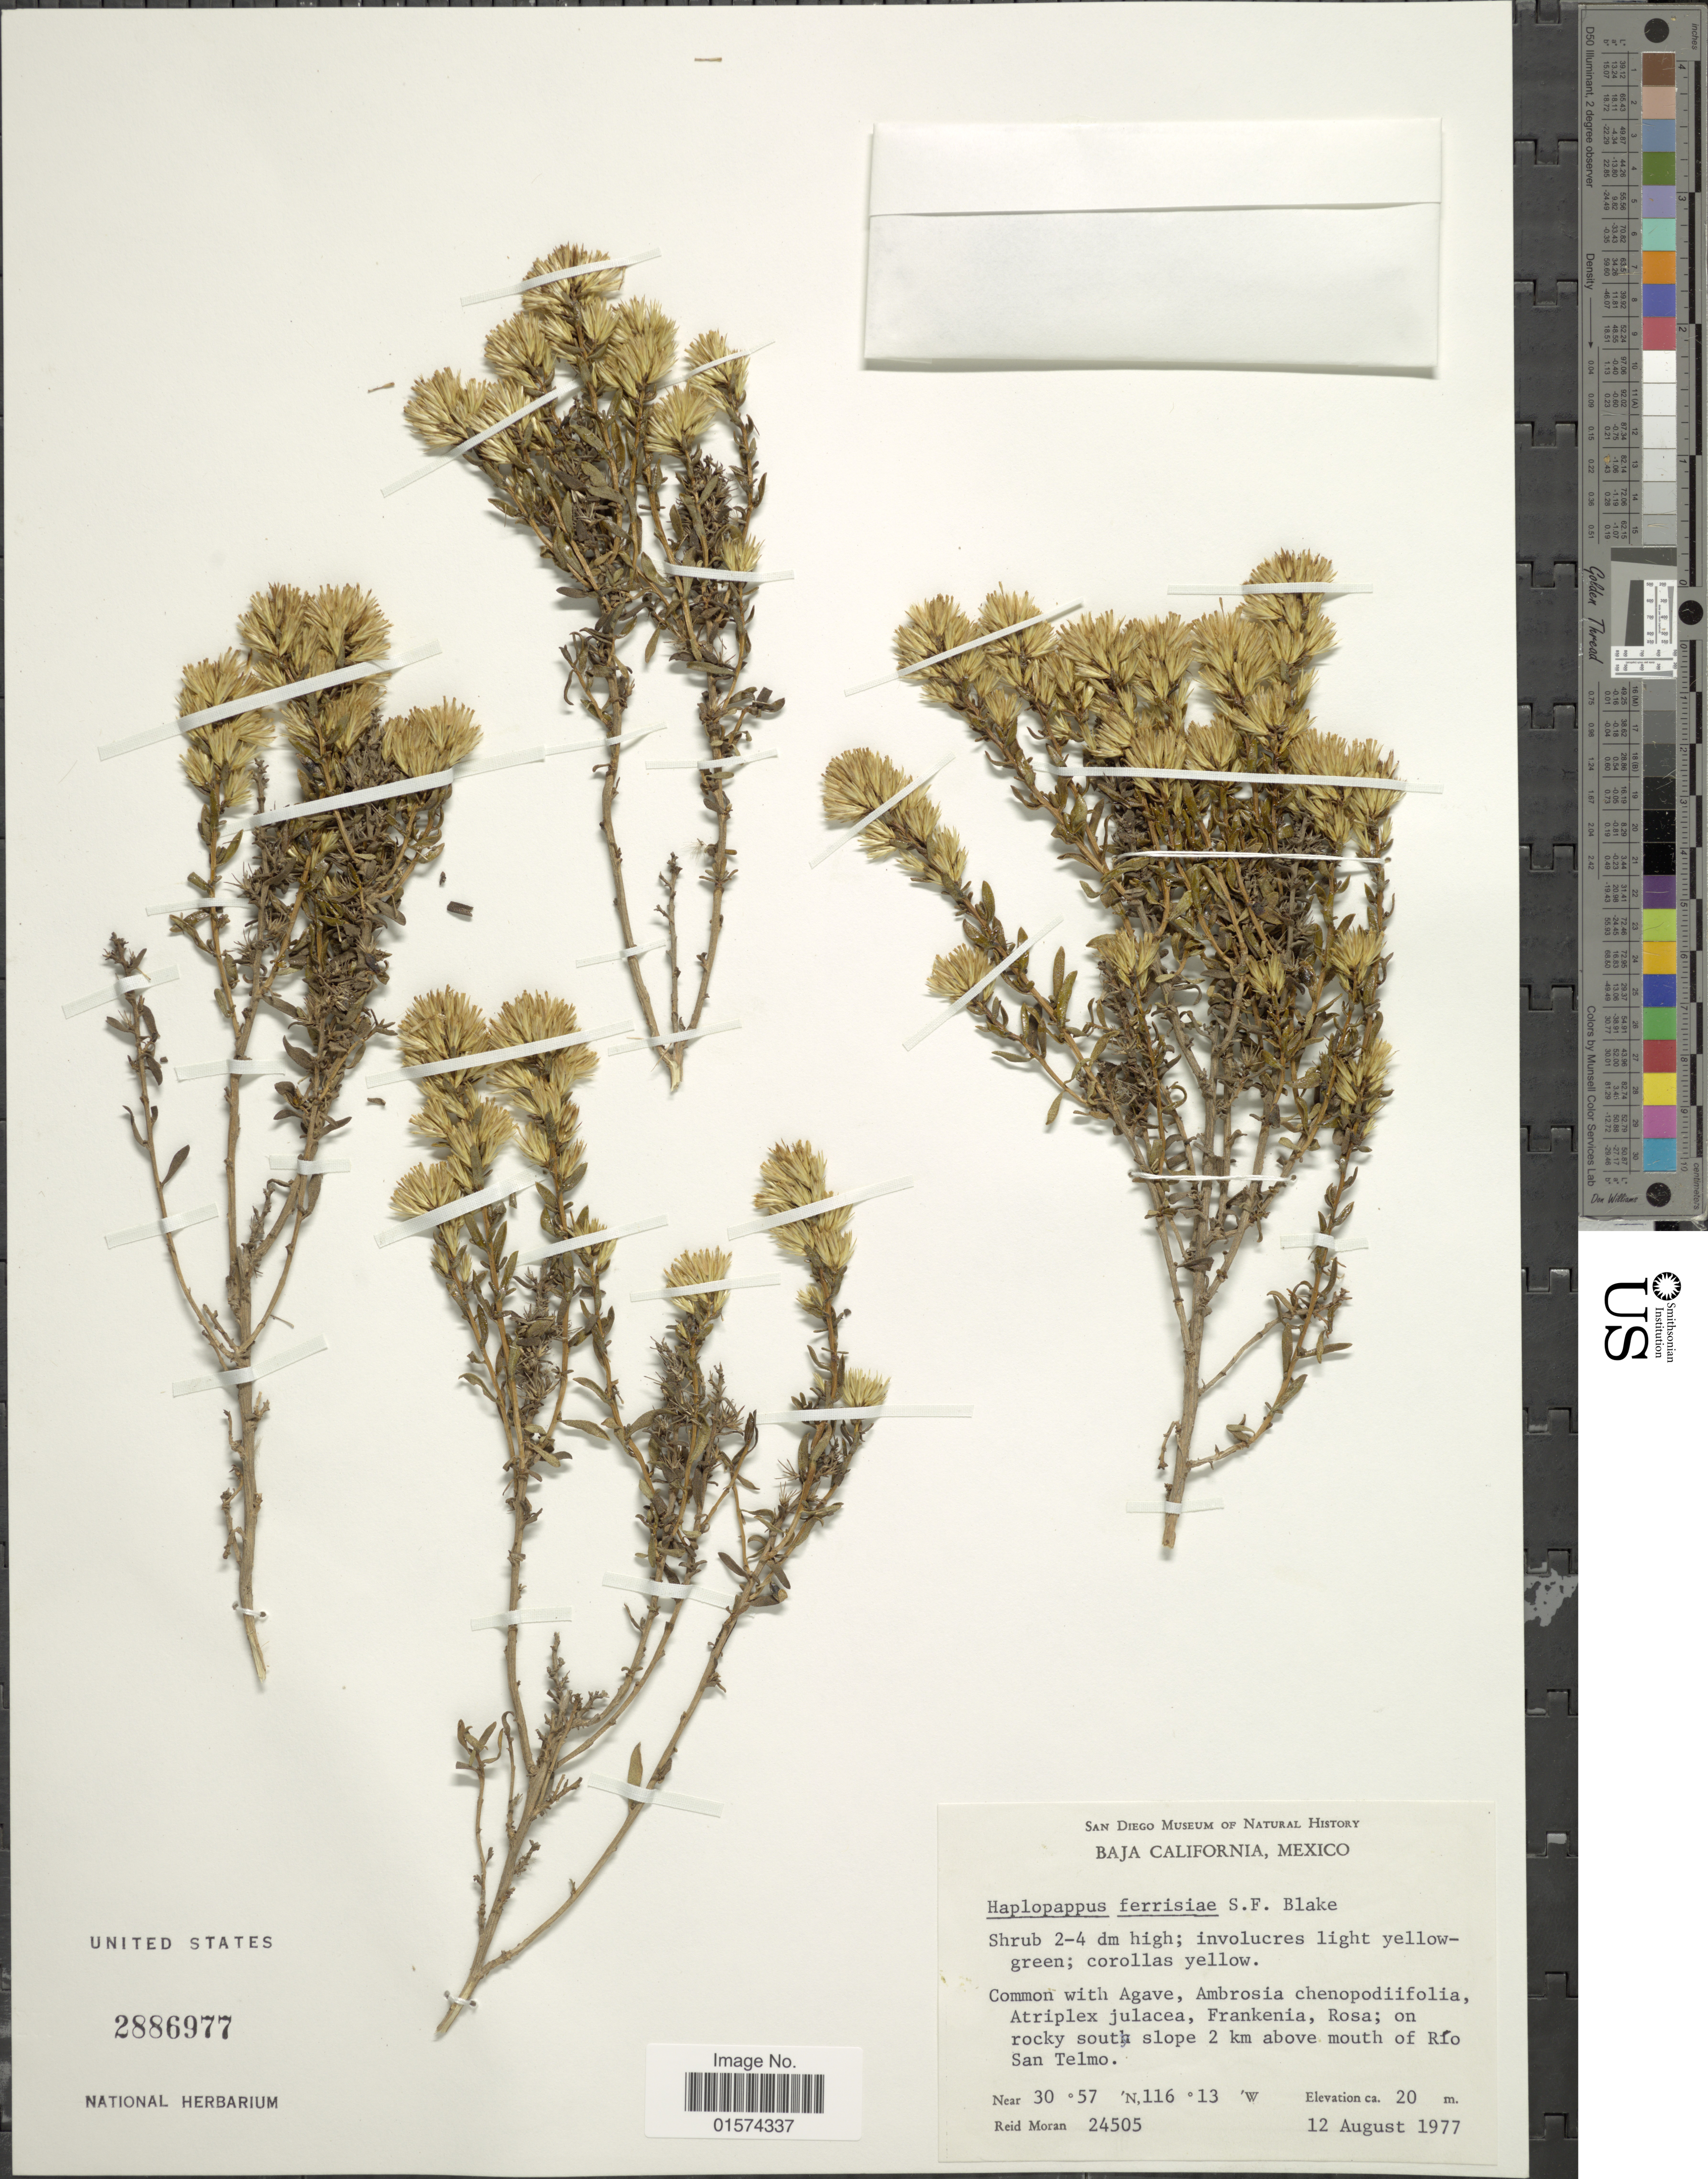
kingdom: Plantae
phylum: Tracheophyta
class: Magnoliopsida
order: Asterales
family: Asteraceae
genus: Hazardia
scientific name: Hazardia ferrisiae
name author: (S.F. Blake) W.D. Clark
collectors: R. V. Moran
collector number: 24505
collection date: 1977-08-12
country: Mexico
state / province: Baja California Sur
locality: On rocky south slope 2 km above mouth of Río San Telmo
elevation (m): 20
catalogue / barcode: US 2886977